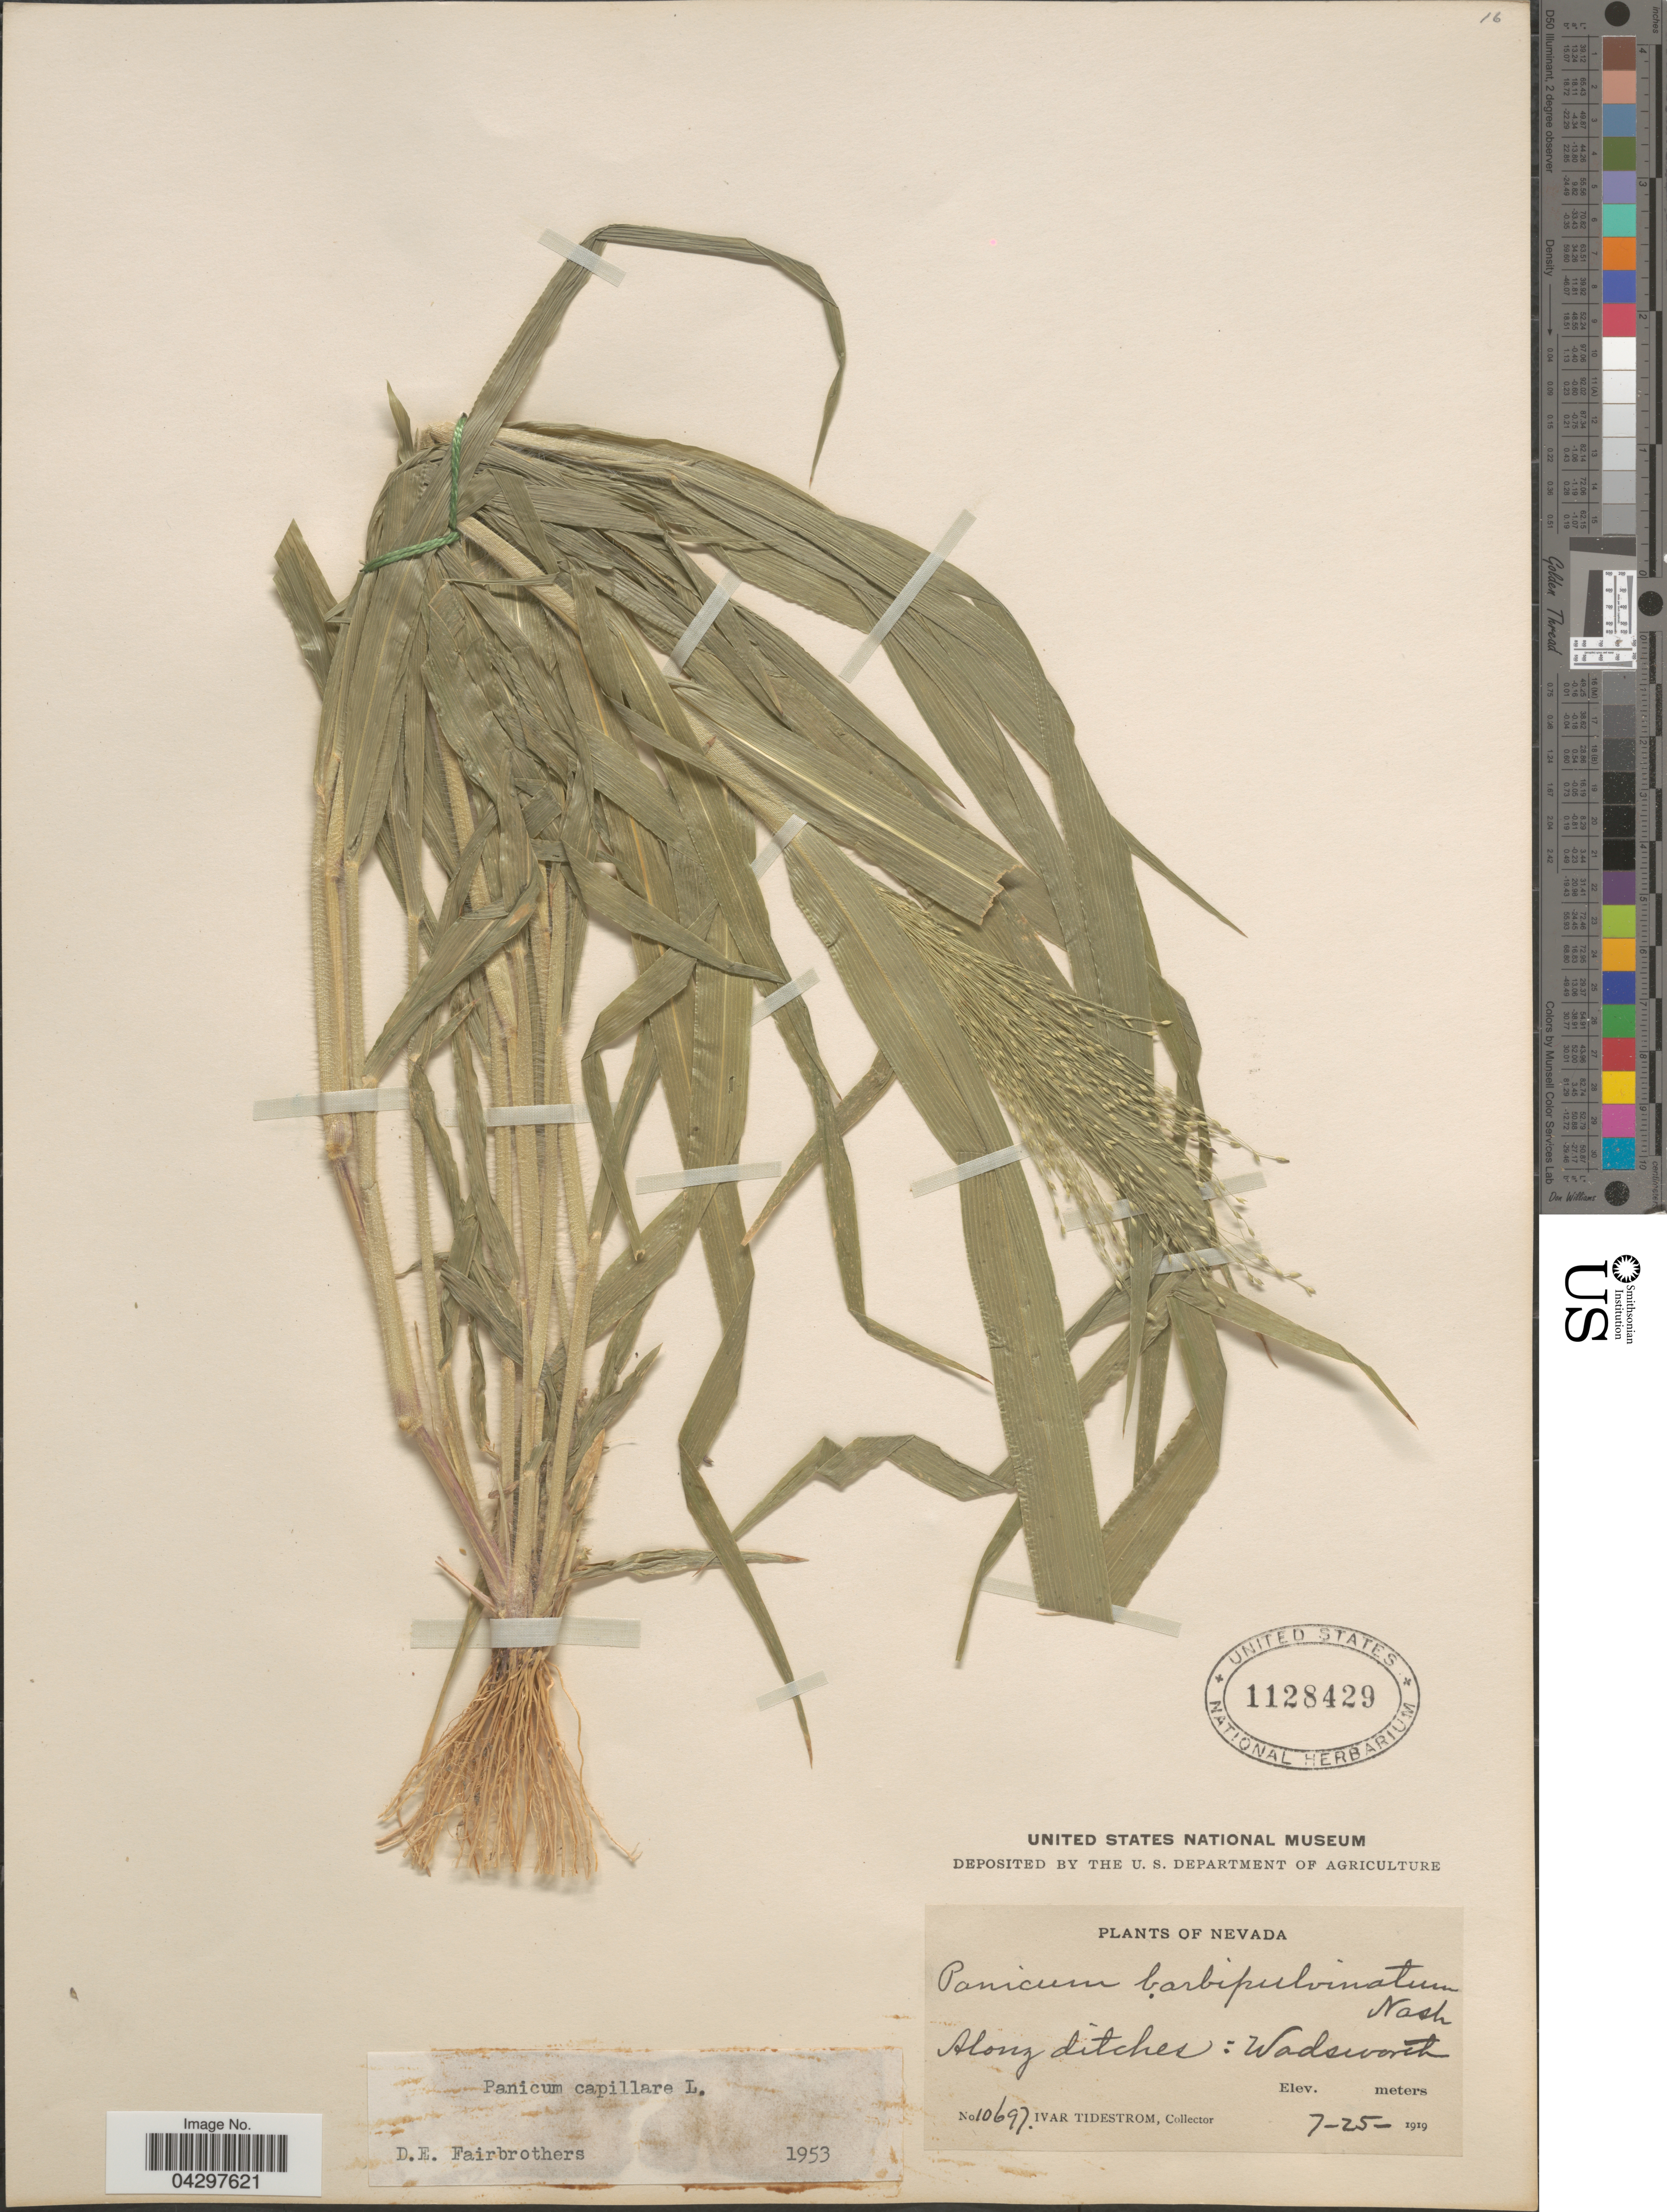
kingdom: Plantae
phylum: Tracheophyta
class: Liliopsida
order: Poales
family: Poaceae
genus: Panicum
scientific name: Panicum capillare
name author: L.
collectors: I. F. Tidestrom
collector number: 10697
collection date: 1919-07-25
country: United States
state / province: Nevada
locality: Along ditches: Wadsworth.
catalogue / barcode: US 1128429